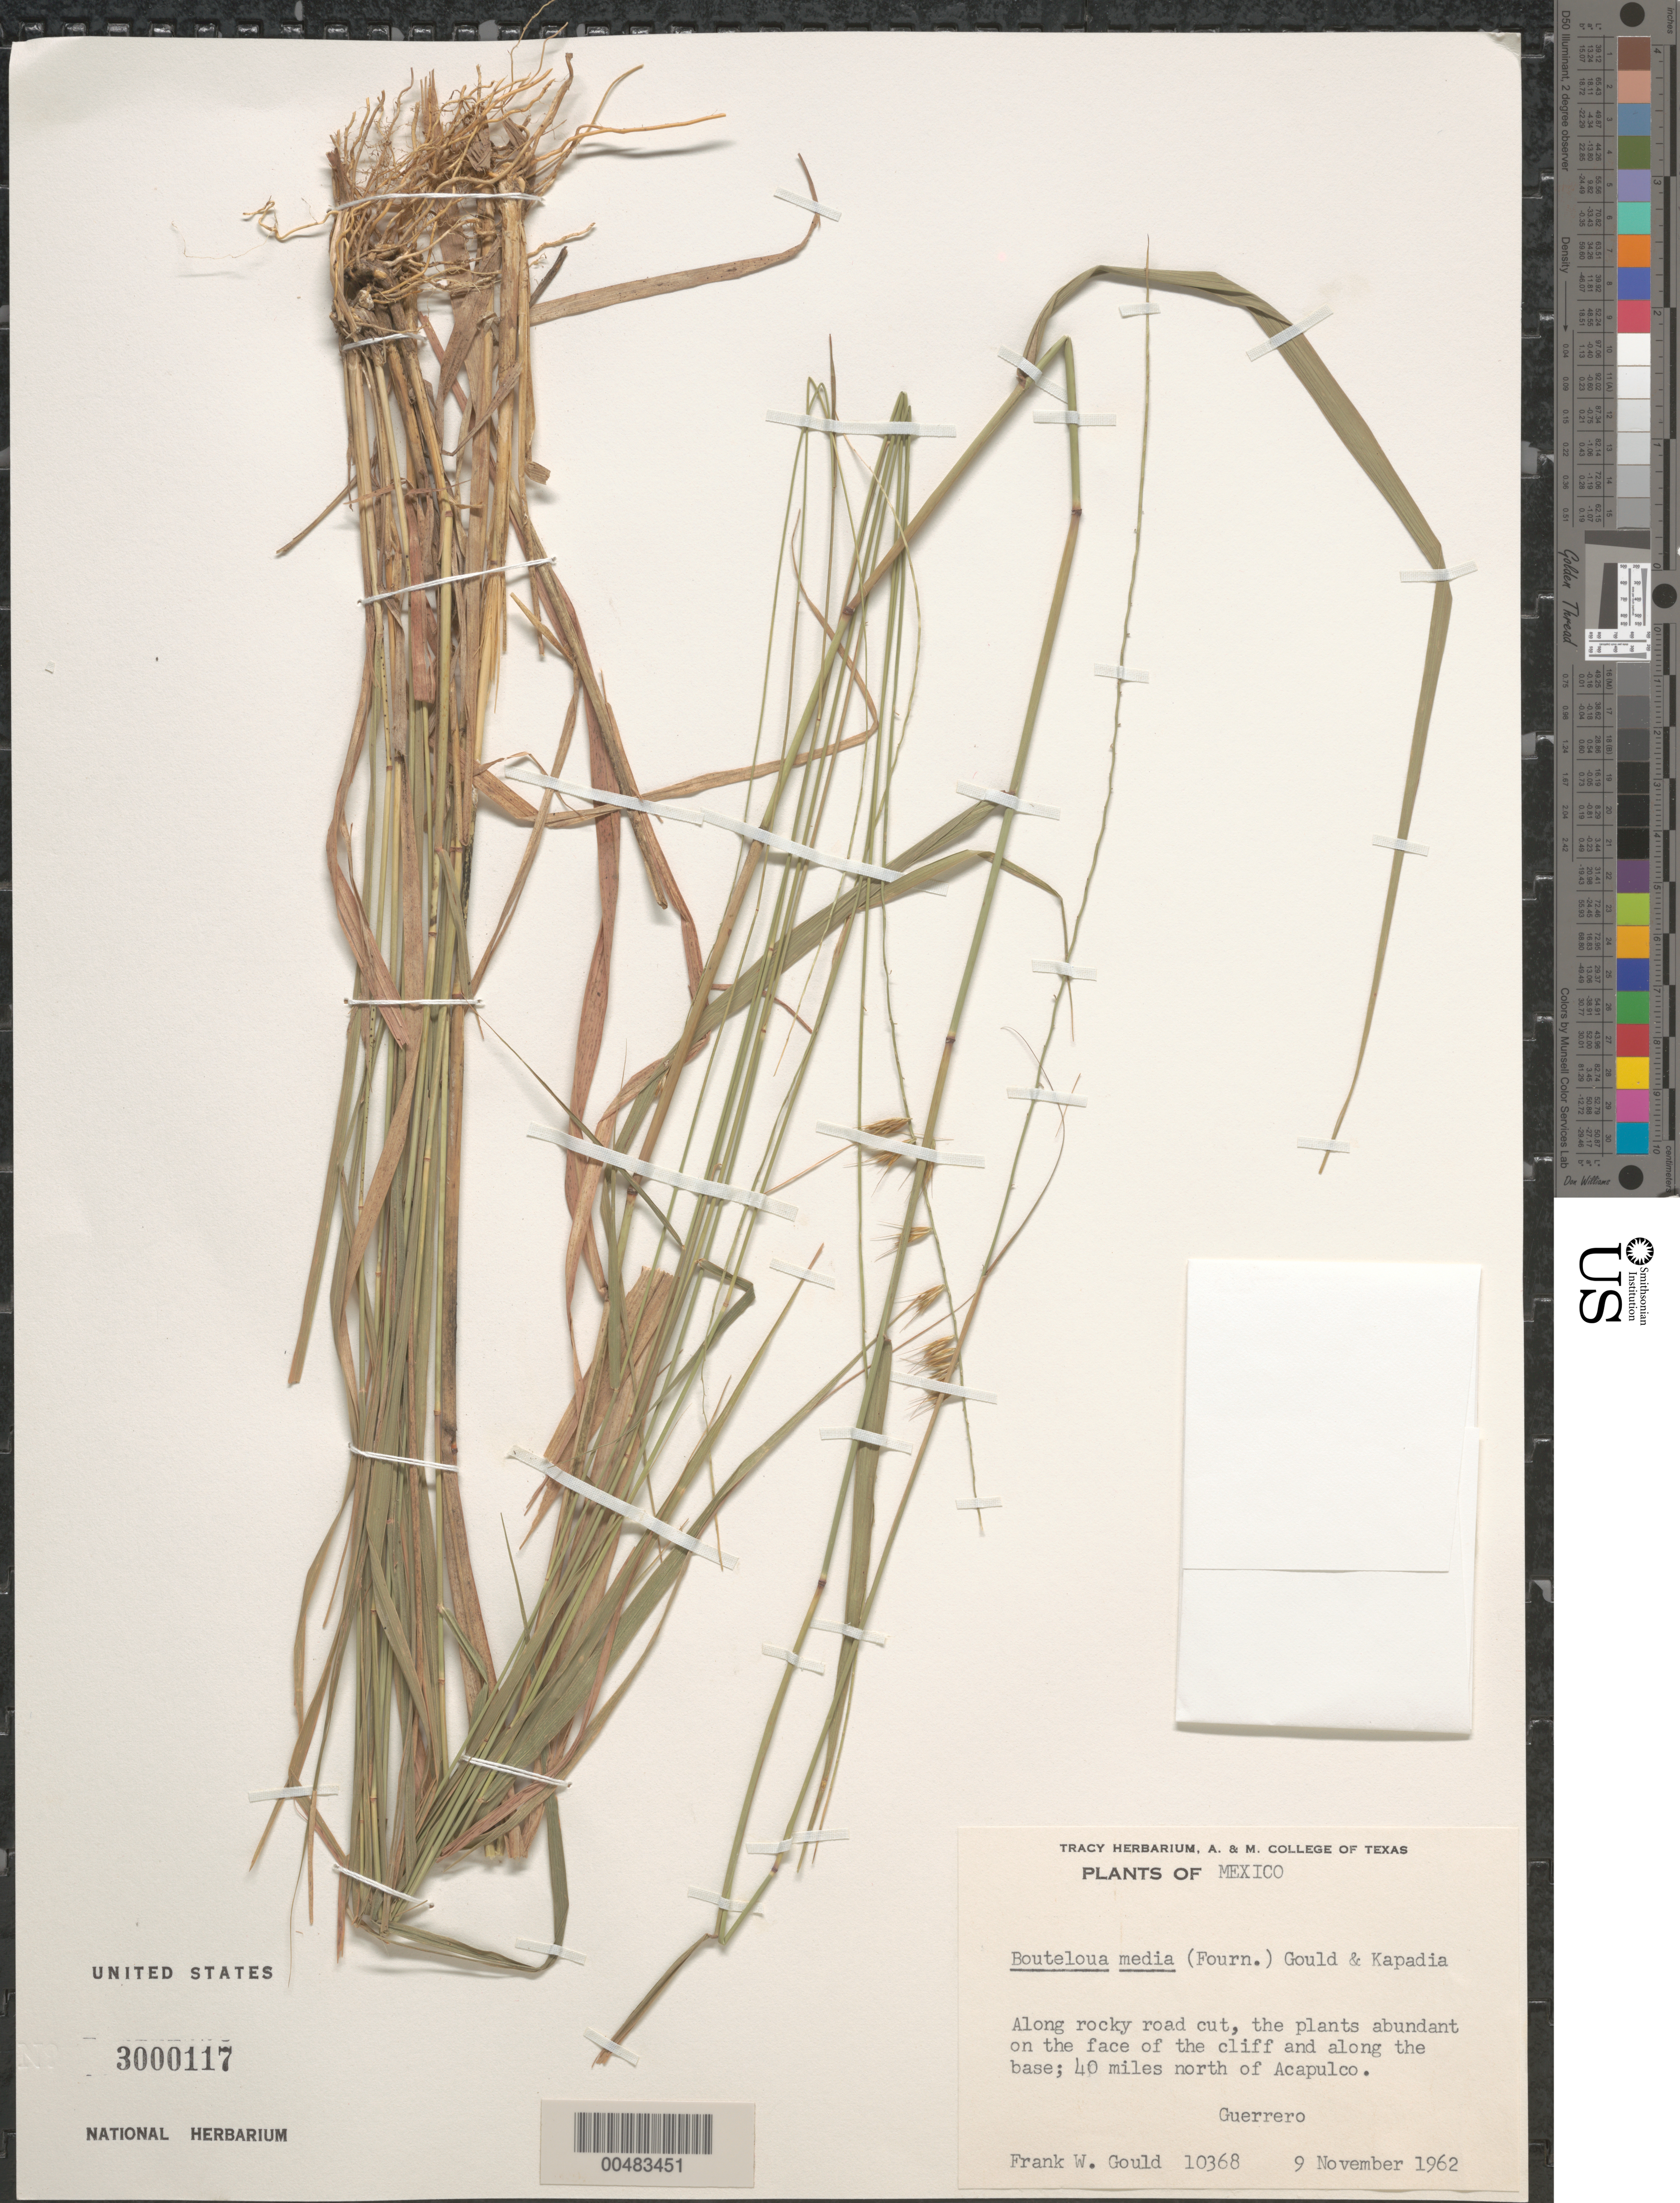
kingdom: Plantae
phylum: Tracheophyta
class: Liliopsida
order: Poales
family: Poaceae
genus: Bouteloua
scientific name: Bouteloua media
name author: (E. Fourn.) Gould & Kapadia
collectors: F. W. Gould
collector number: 10368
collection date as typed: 9 Nov 1962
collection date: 1962-11-09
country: Mexico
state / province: Guerrero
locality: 40 mi N of Acapulco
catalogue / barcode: US 3000117